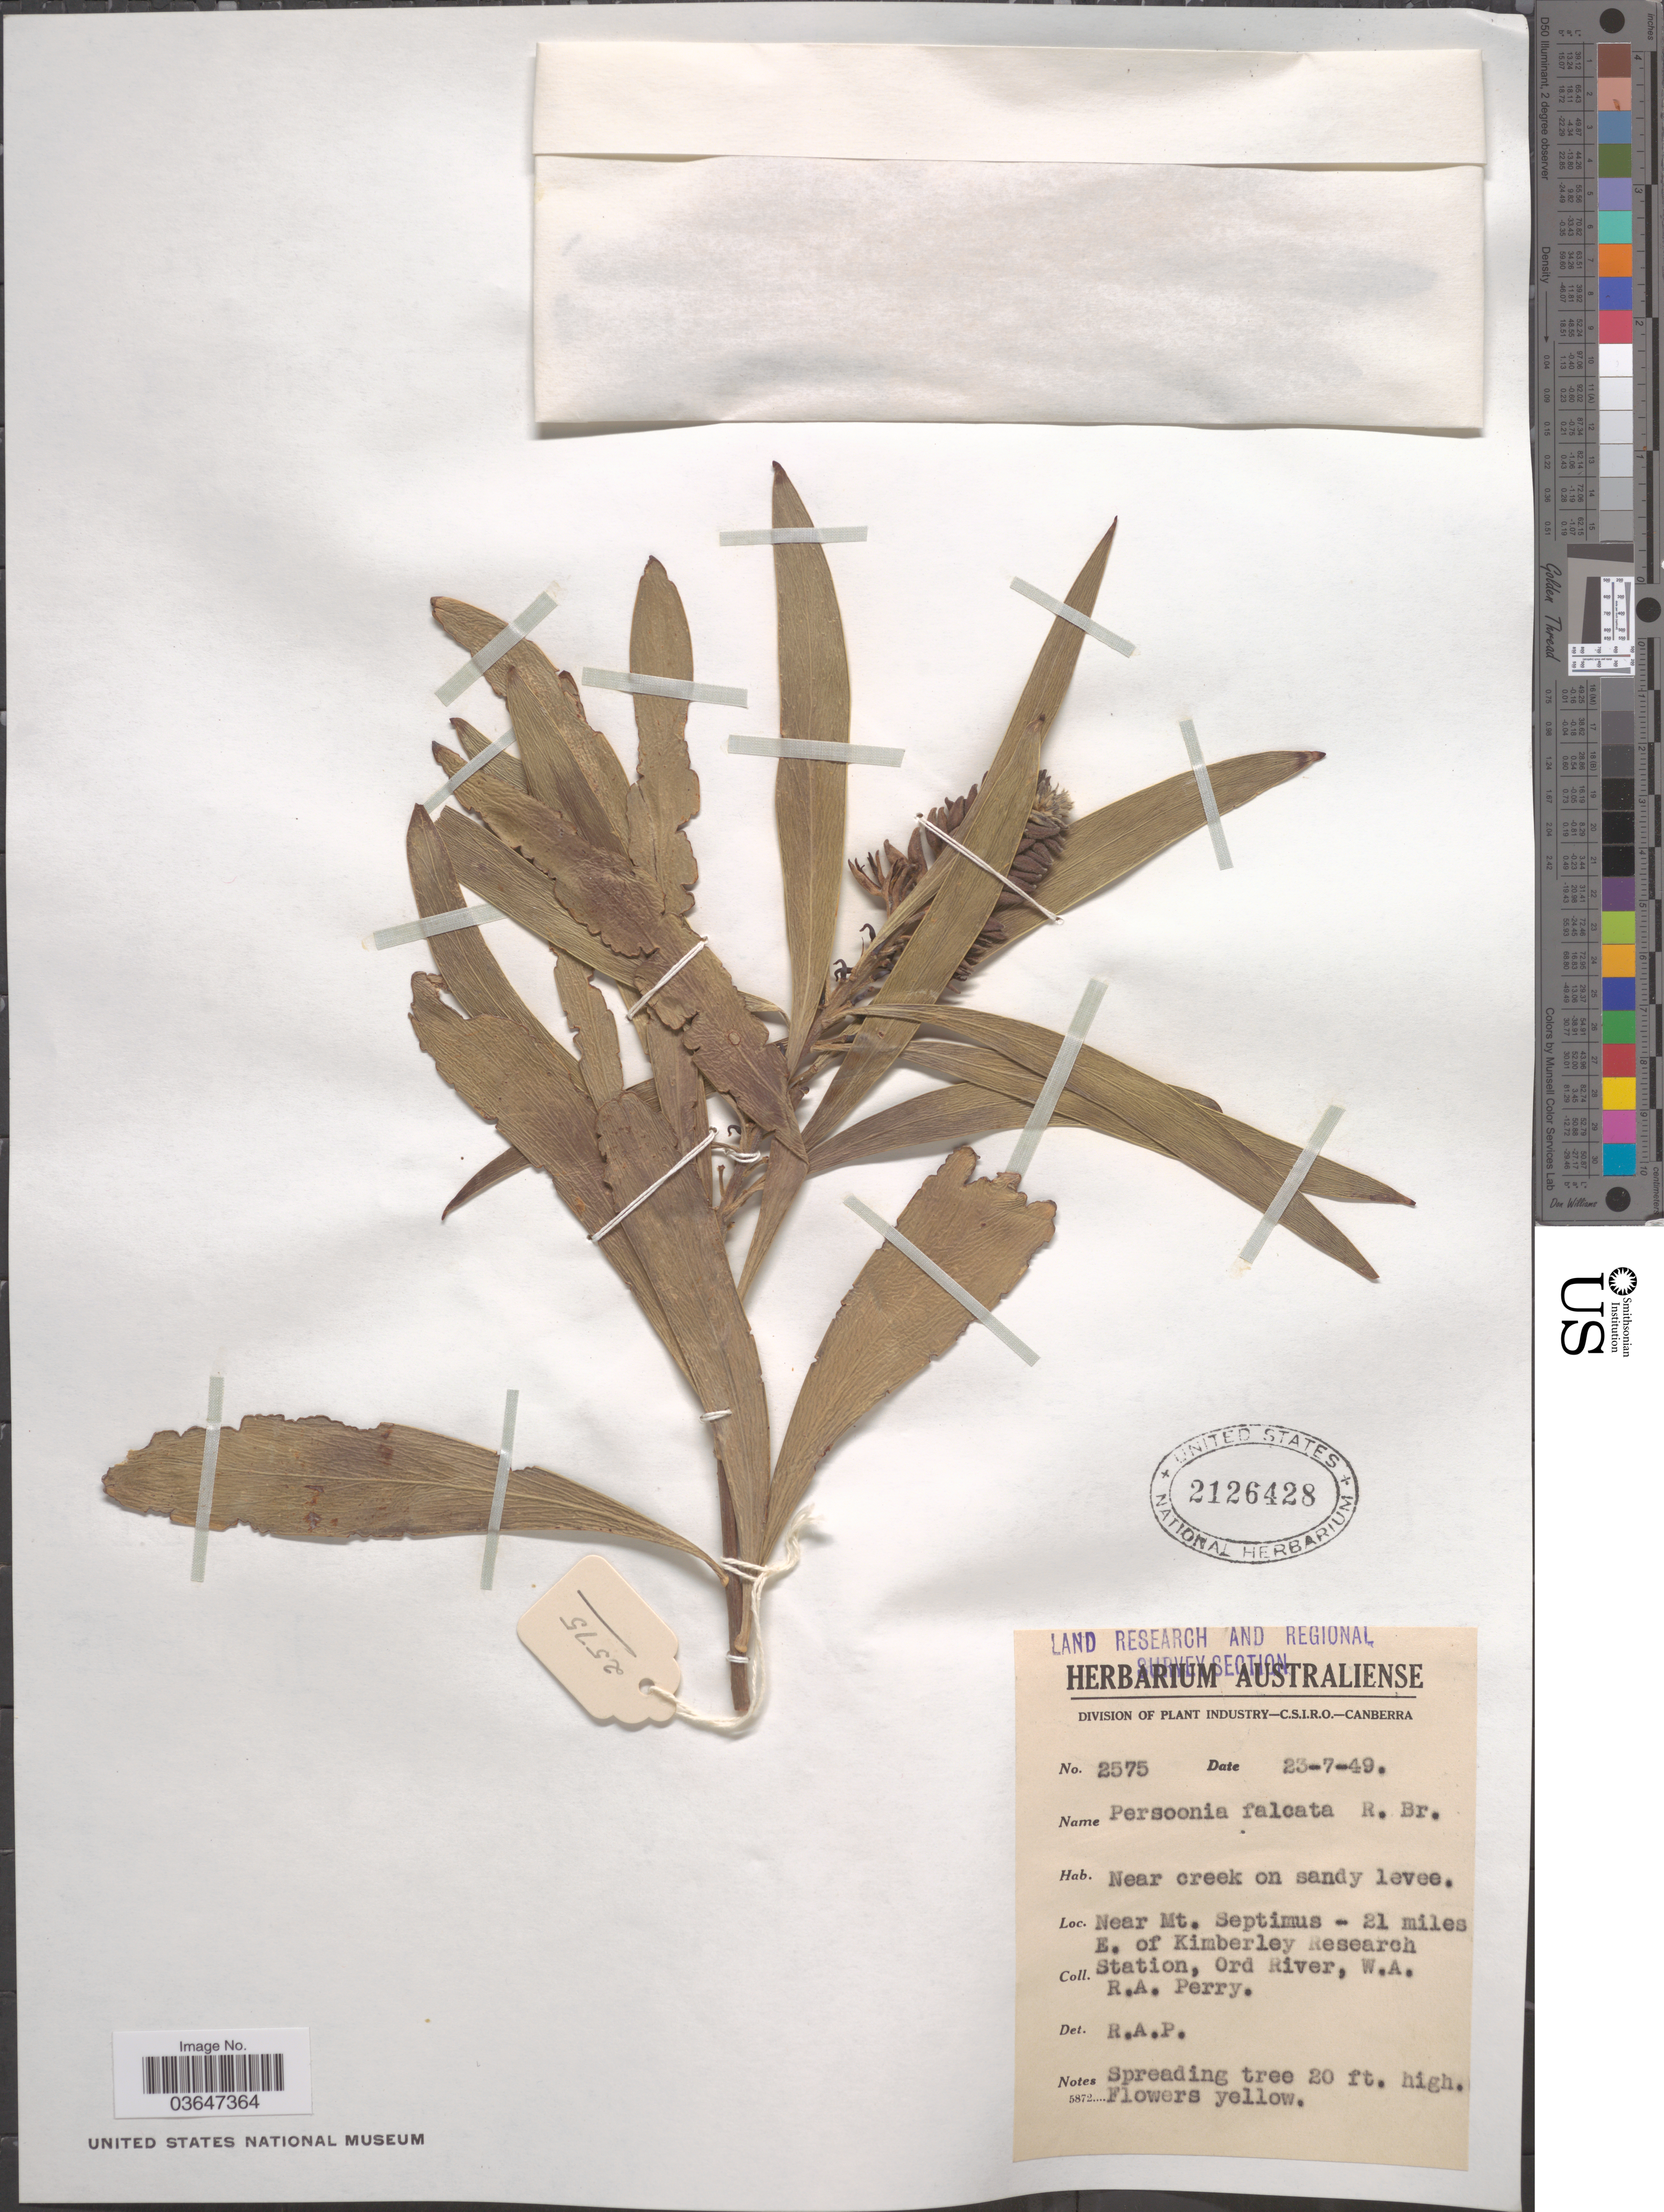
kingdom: Plantae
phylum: Tracheophyta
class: Magnoliopsida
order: Proteales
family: Proteaceae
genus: Persoonia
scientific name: Persoonia falcata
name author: R. Br.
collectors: Perry, R. A.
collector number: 2575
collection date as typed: Transcribed d/m/y: 23/7/49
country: Australia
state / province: Western Australia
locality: Near creek on sandy levee. Near Mt. Septimus - 21 miles E. of Kimberley Research Station, Ord River. W.A.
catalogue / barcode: US 2126428